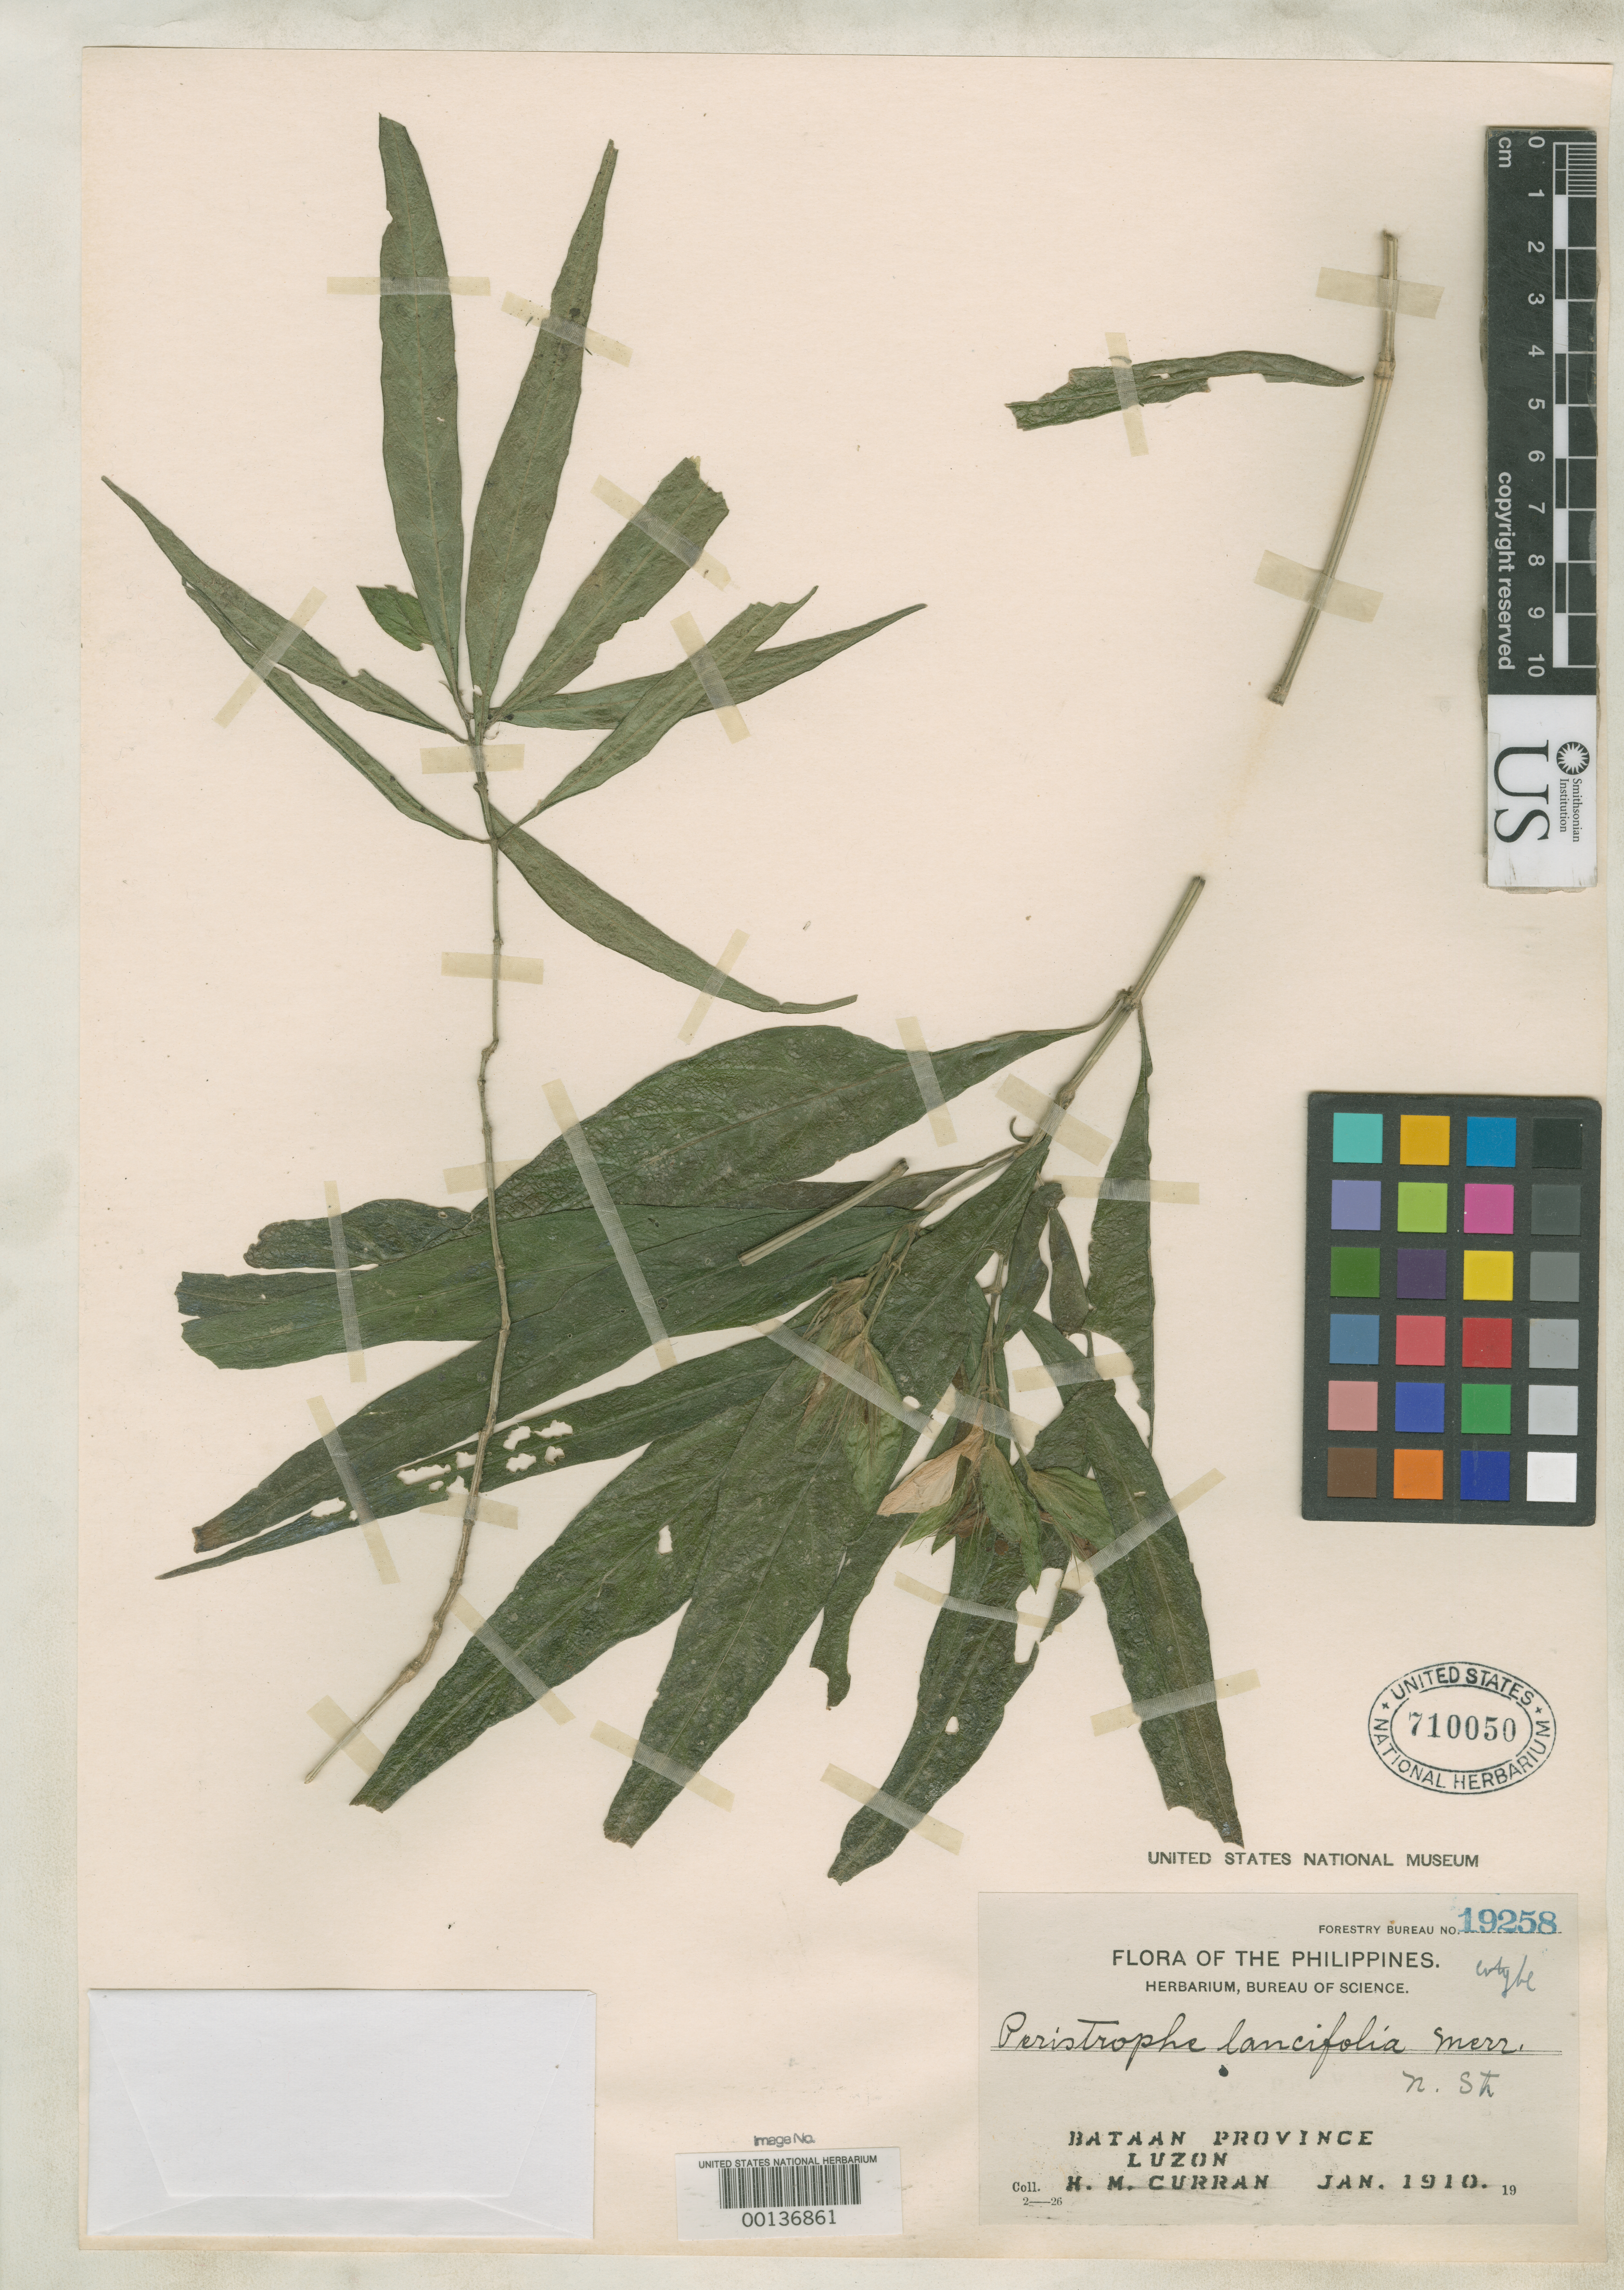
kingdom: Plantae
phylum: Tracheophyta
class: Magnoliopsida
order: Lamiales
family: Acanthaceae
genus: Peristrophe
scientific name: Peristrophe lancifolia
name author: Merr.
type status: Isotype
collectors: H. M. Curran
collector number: For. Bur. 19258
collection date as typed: Jan 1910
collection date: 1910-01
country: Philippines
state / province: Central Luzon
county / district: Bataan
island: Luzon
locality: Balanga Mountains.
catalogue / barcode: US 710050